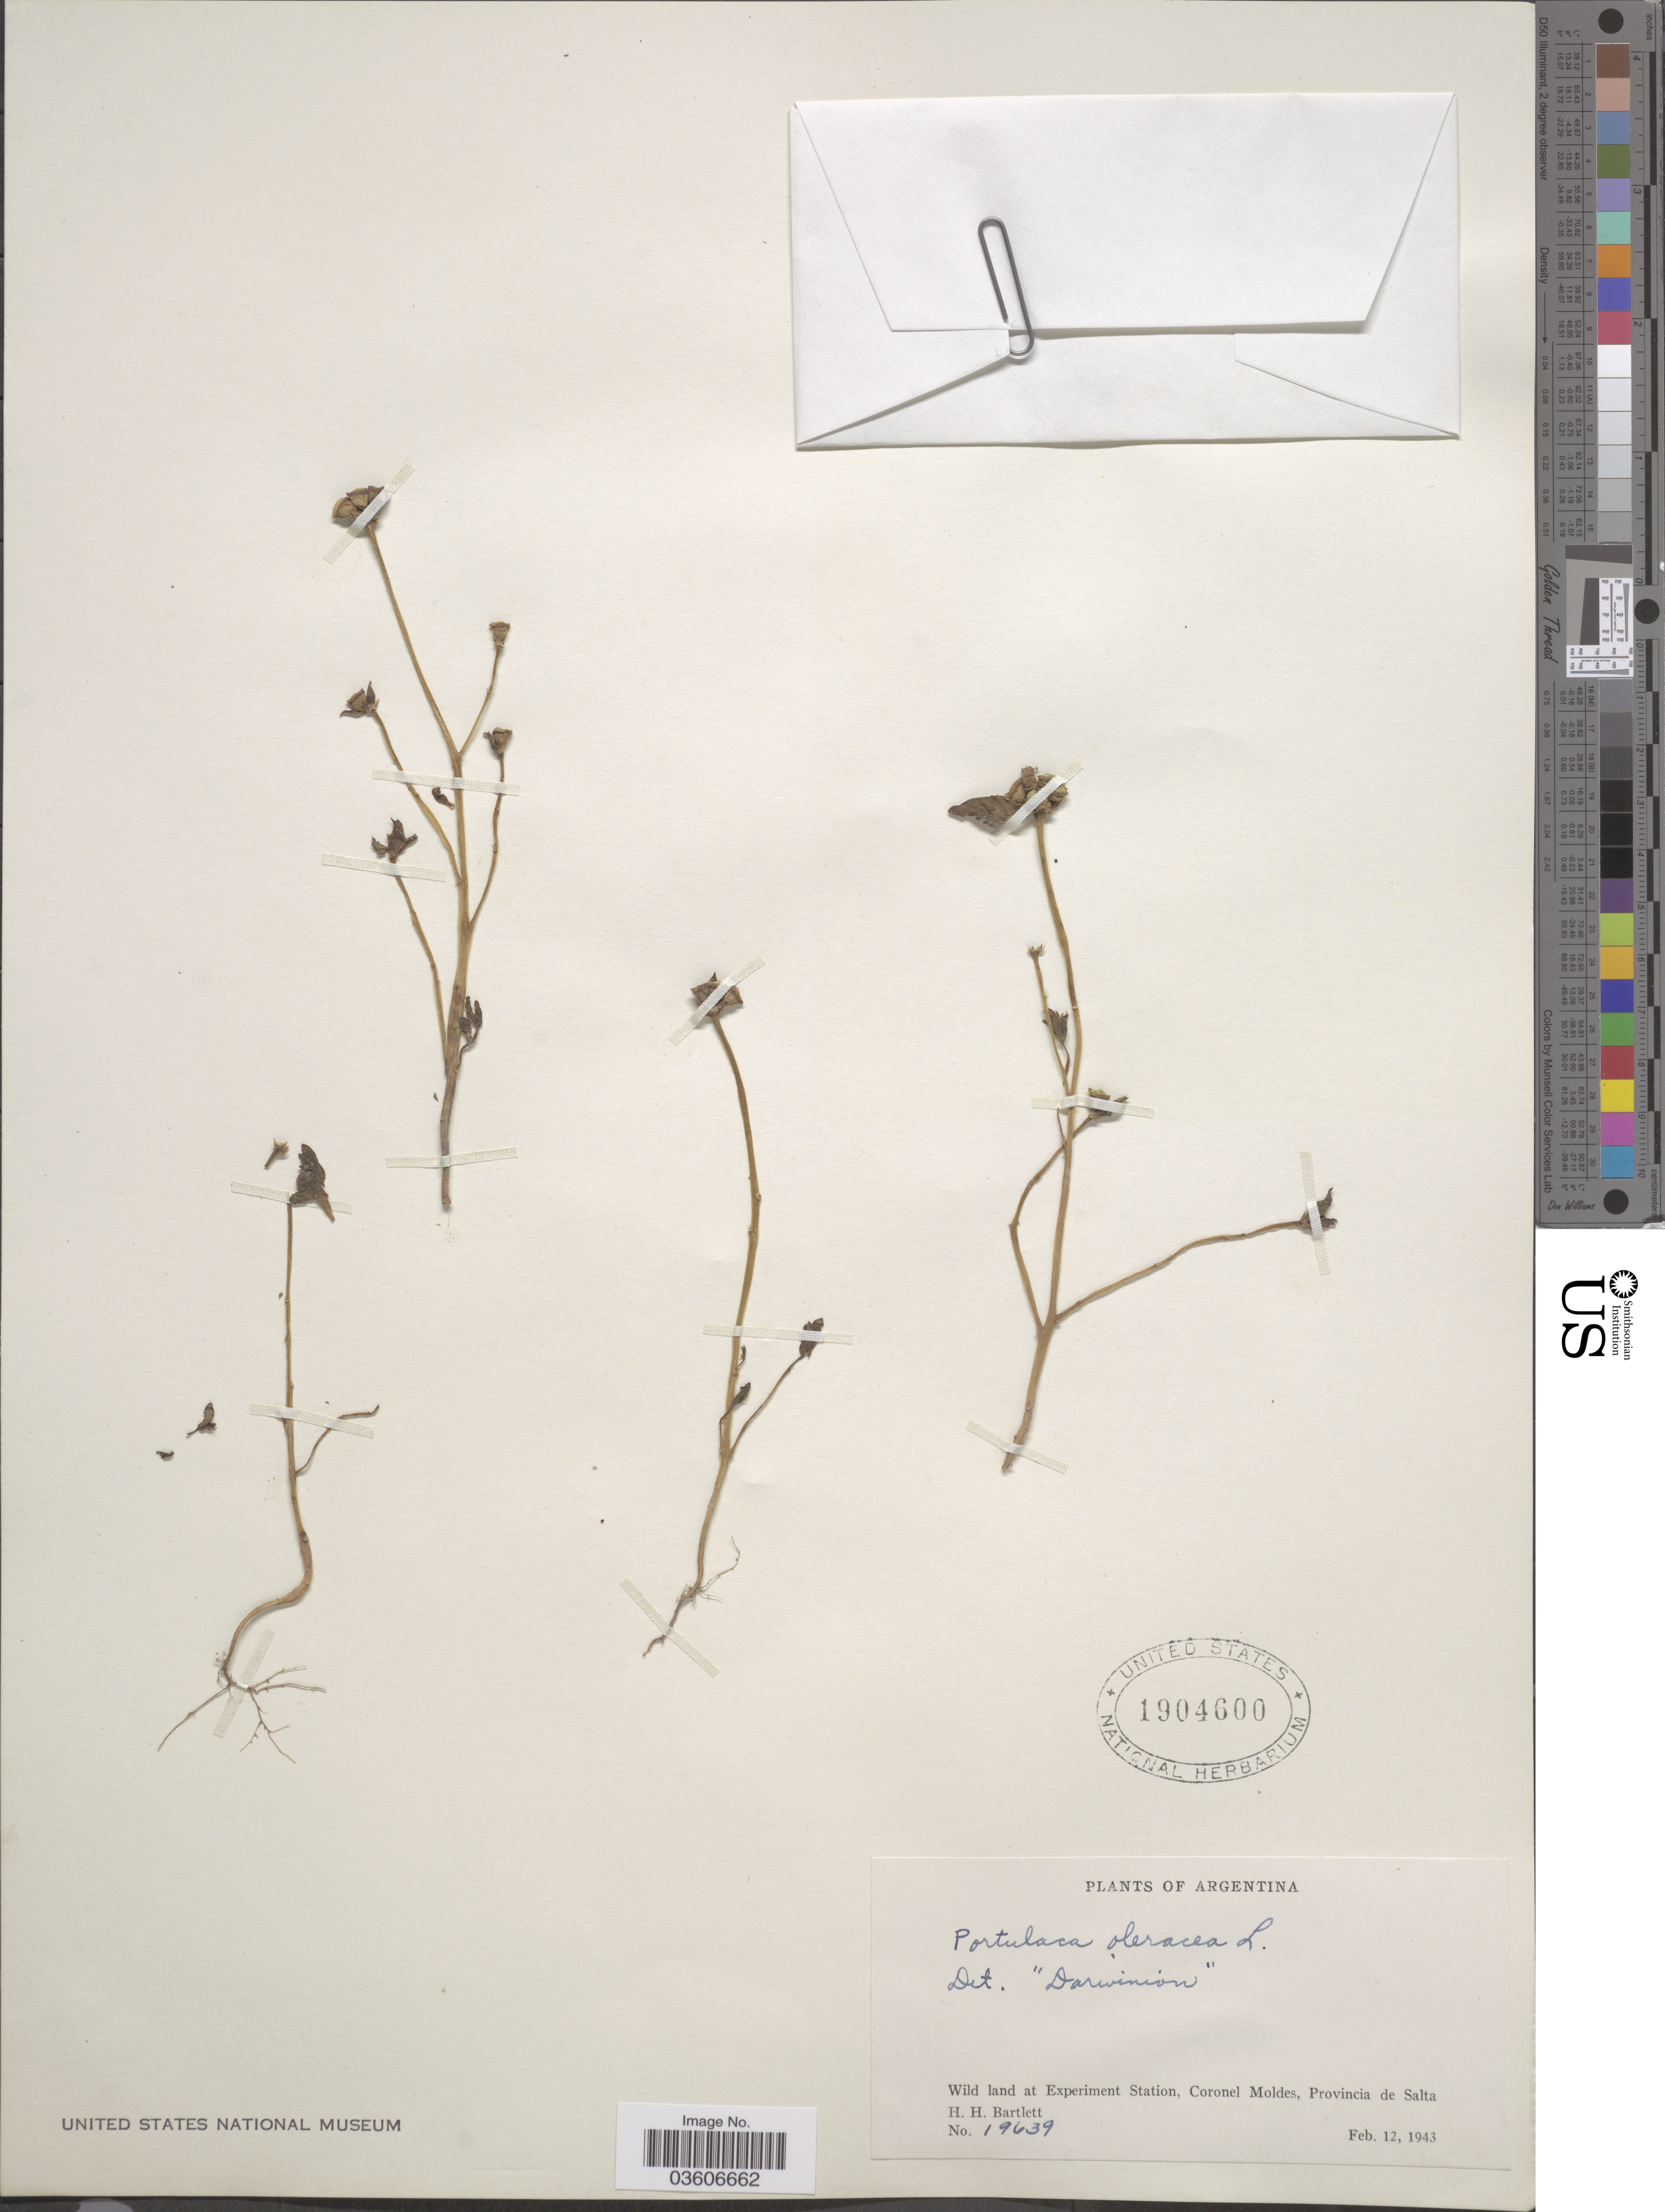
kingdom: Plantae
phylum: Tracheophyta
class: Magnoliopsida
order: Caryophyllales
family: Portulacaceae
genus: Portulaca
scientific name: Portulaca oleracea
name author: L.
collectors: H. H. Bartlett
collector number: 19639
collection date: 1943-02-12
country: Argentina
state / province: Salta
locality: Wild land at Experiment Station, Coronel Moldes.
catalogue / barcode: US 1904600